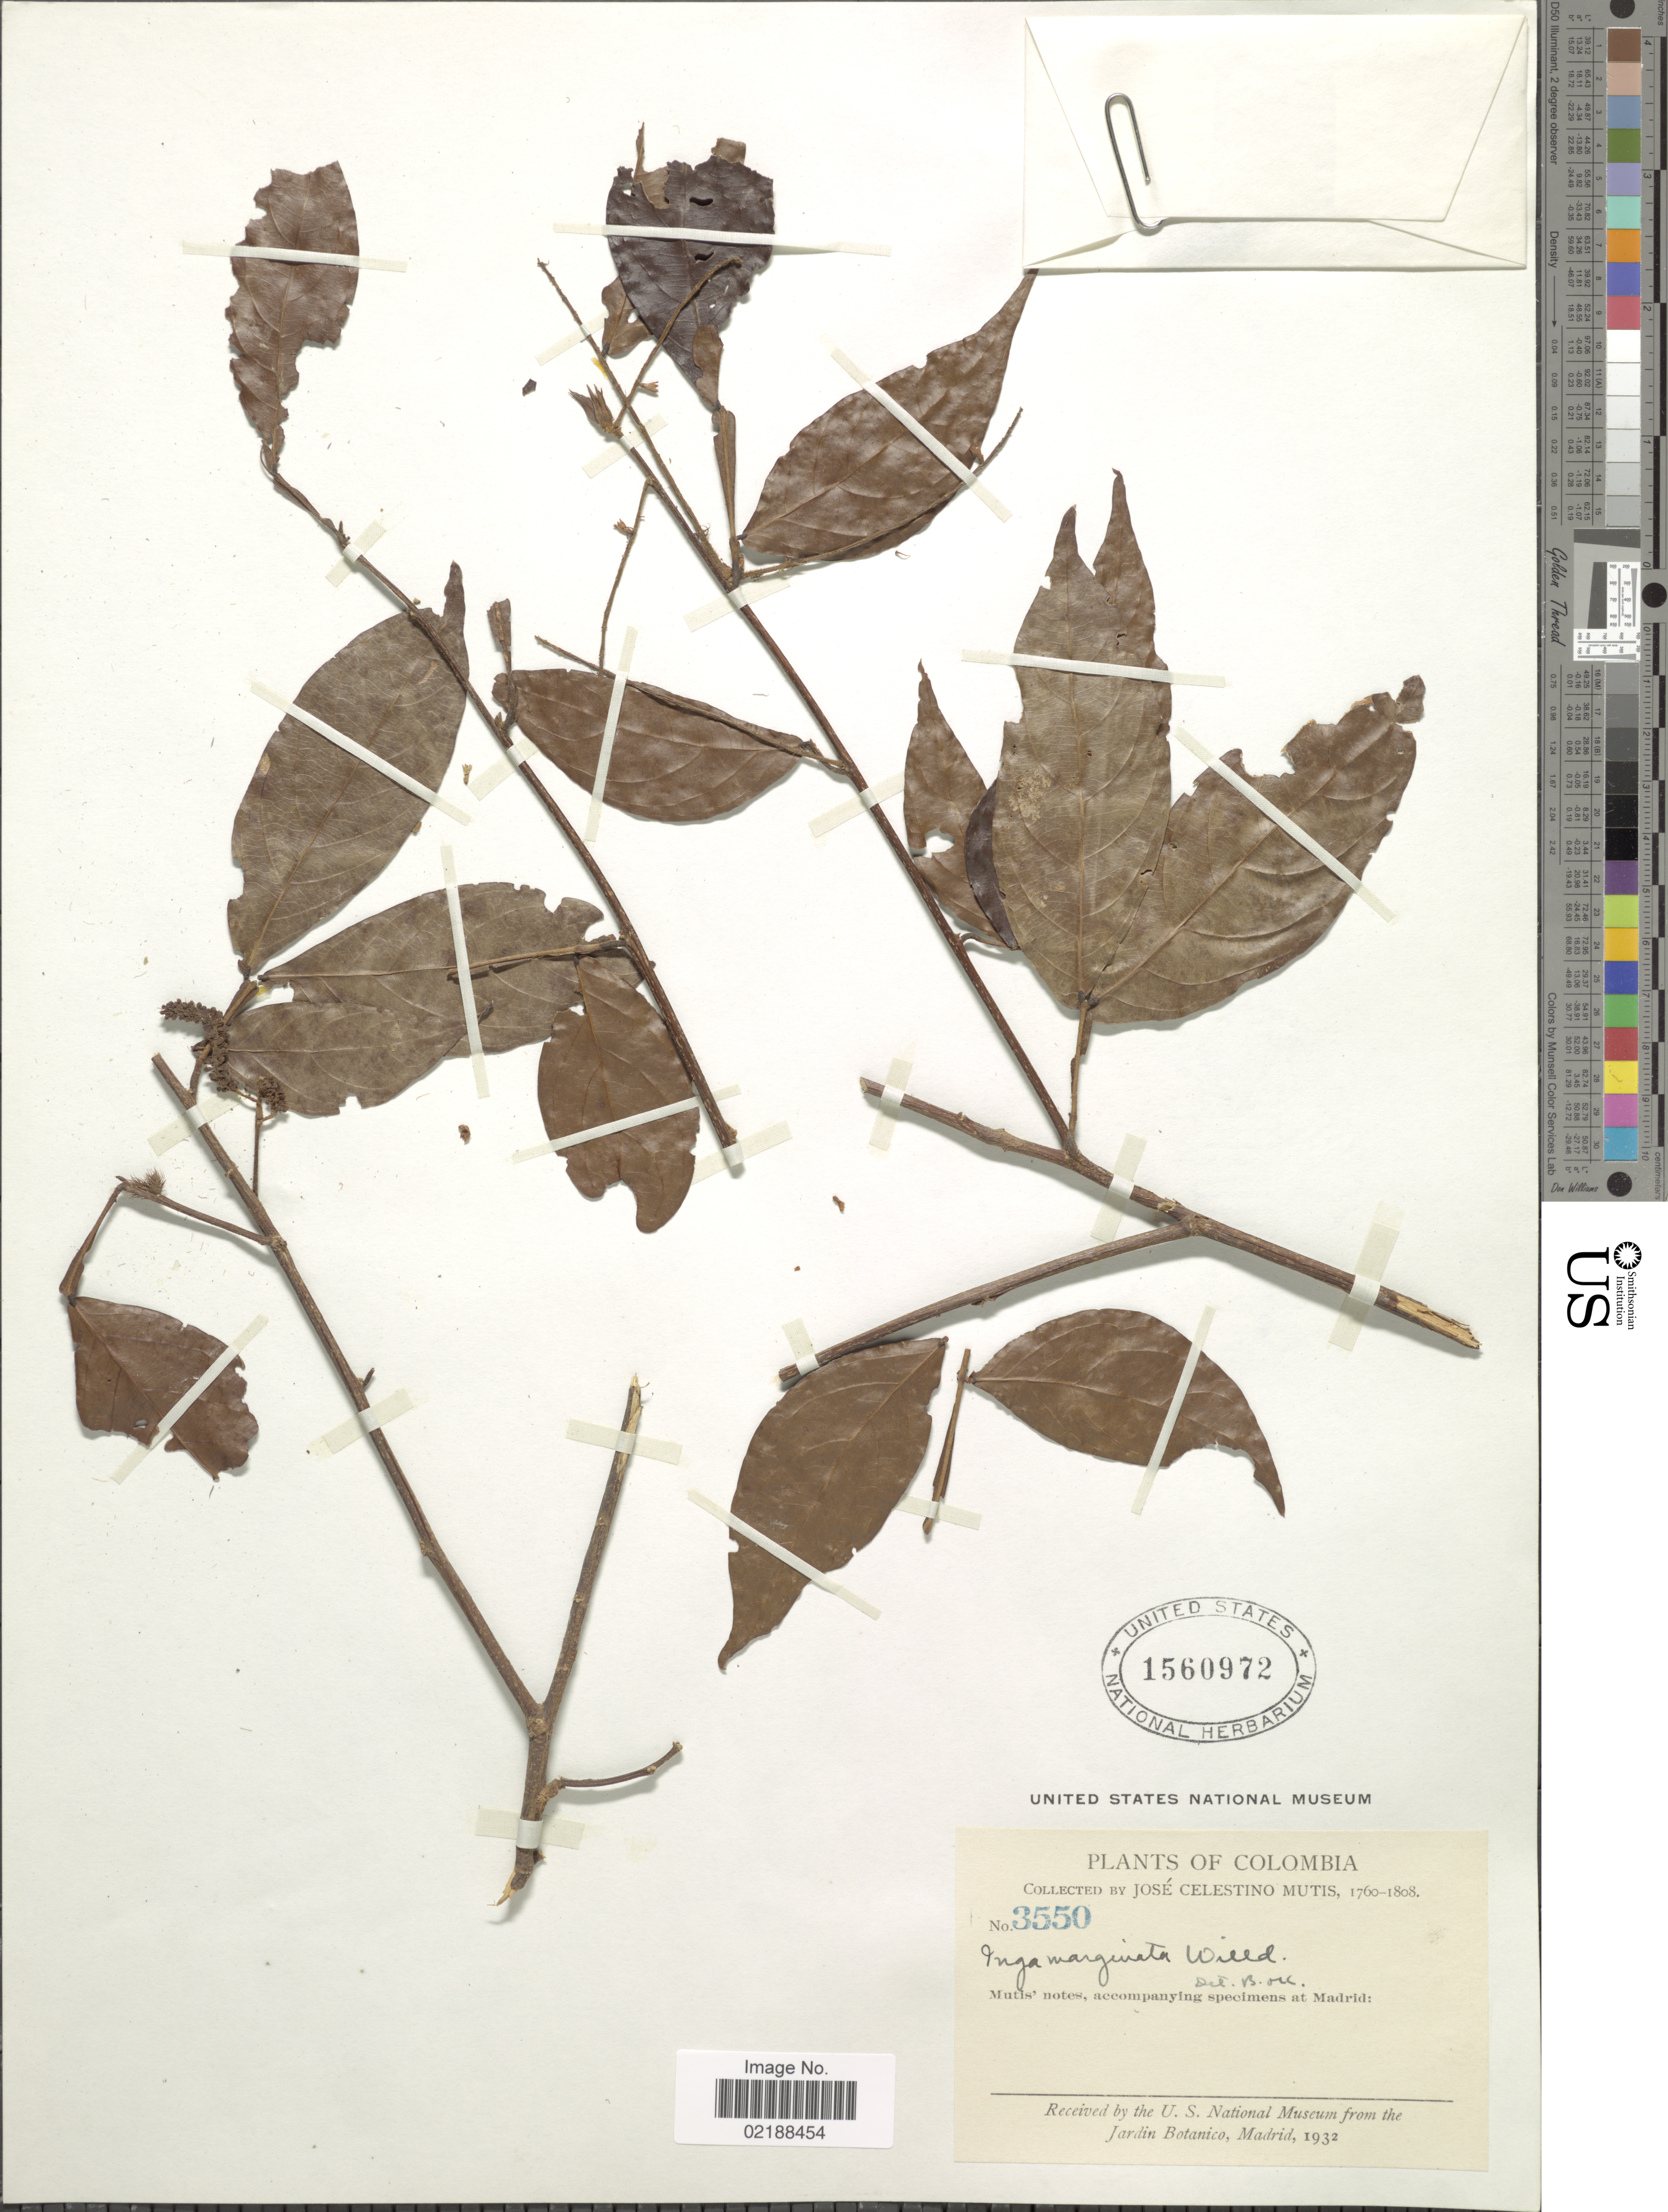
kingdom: Plantae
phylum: Tracheophyta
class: Magnoliopsida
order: Fabales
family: Fabaceae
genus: Inga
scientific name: Inga marginata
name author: Willd.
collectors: J. C. B. Mutis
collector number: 3550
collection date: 1760/1808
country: Colombia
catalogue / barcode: US 1560972